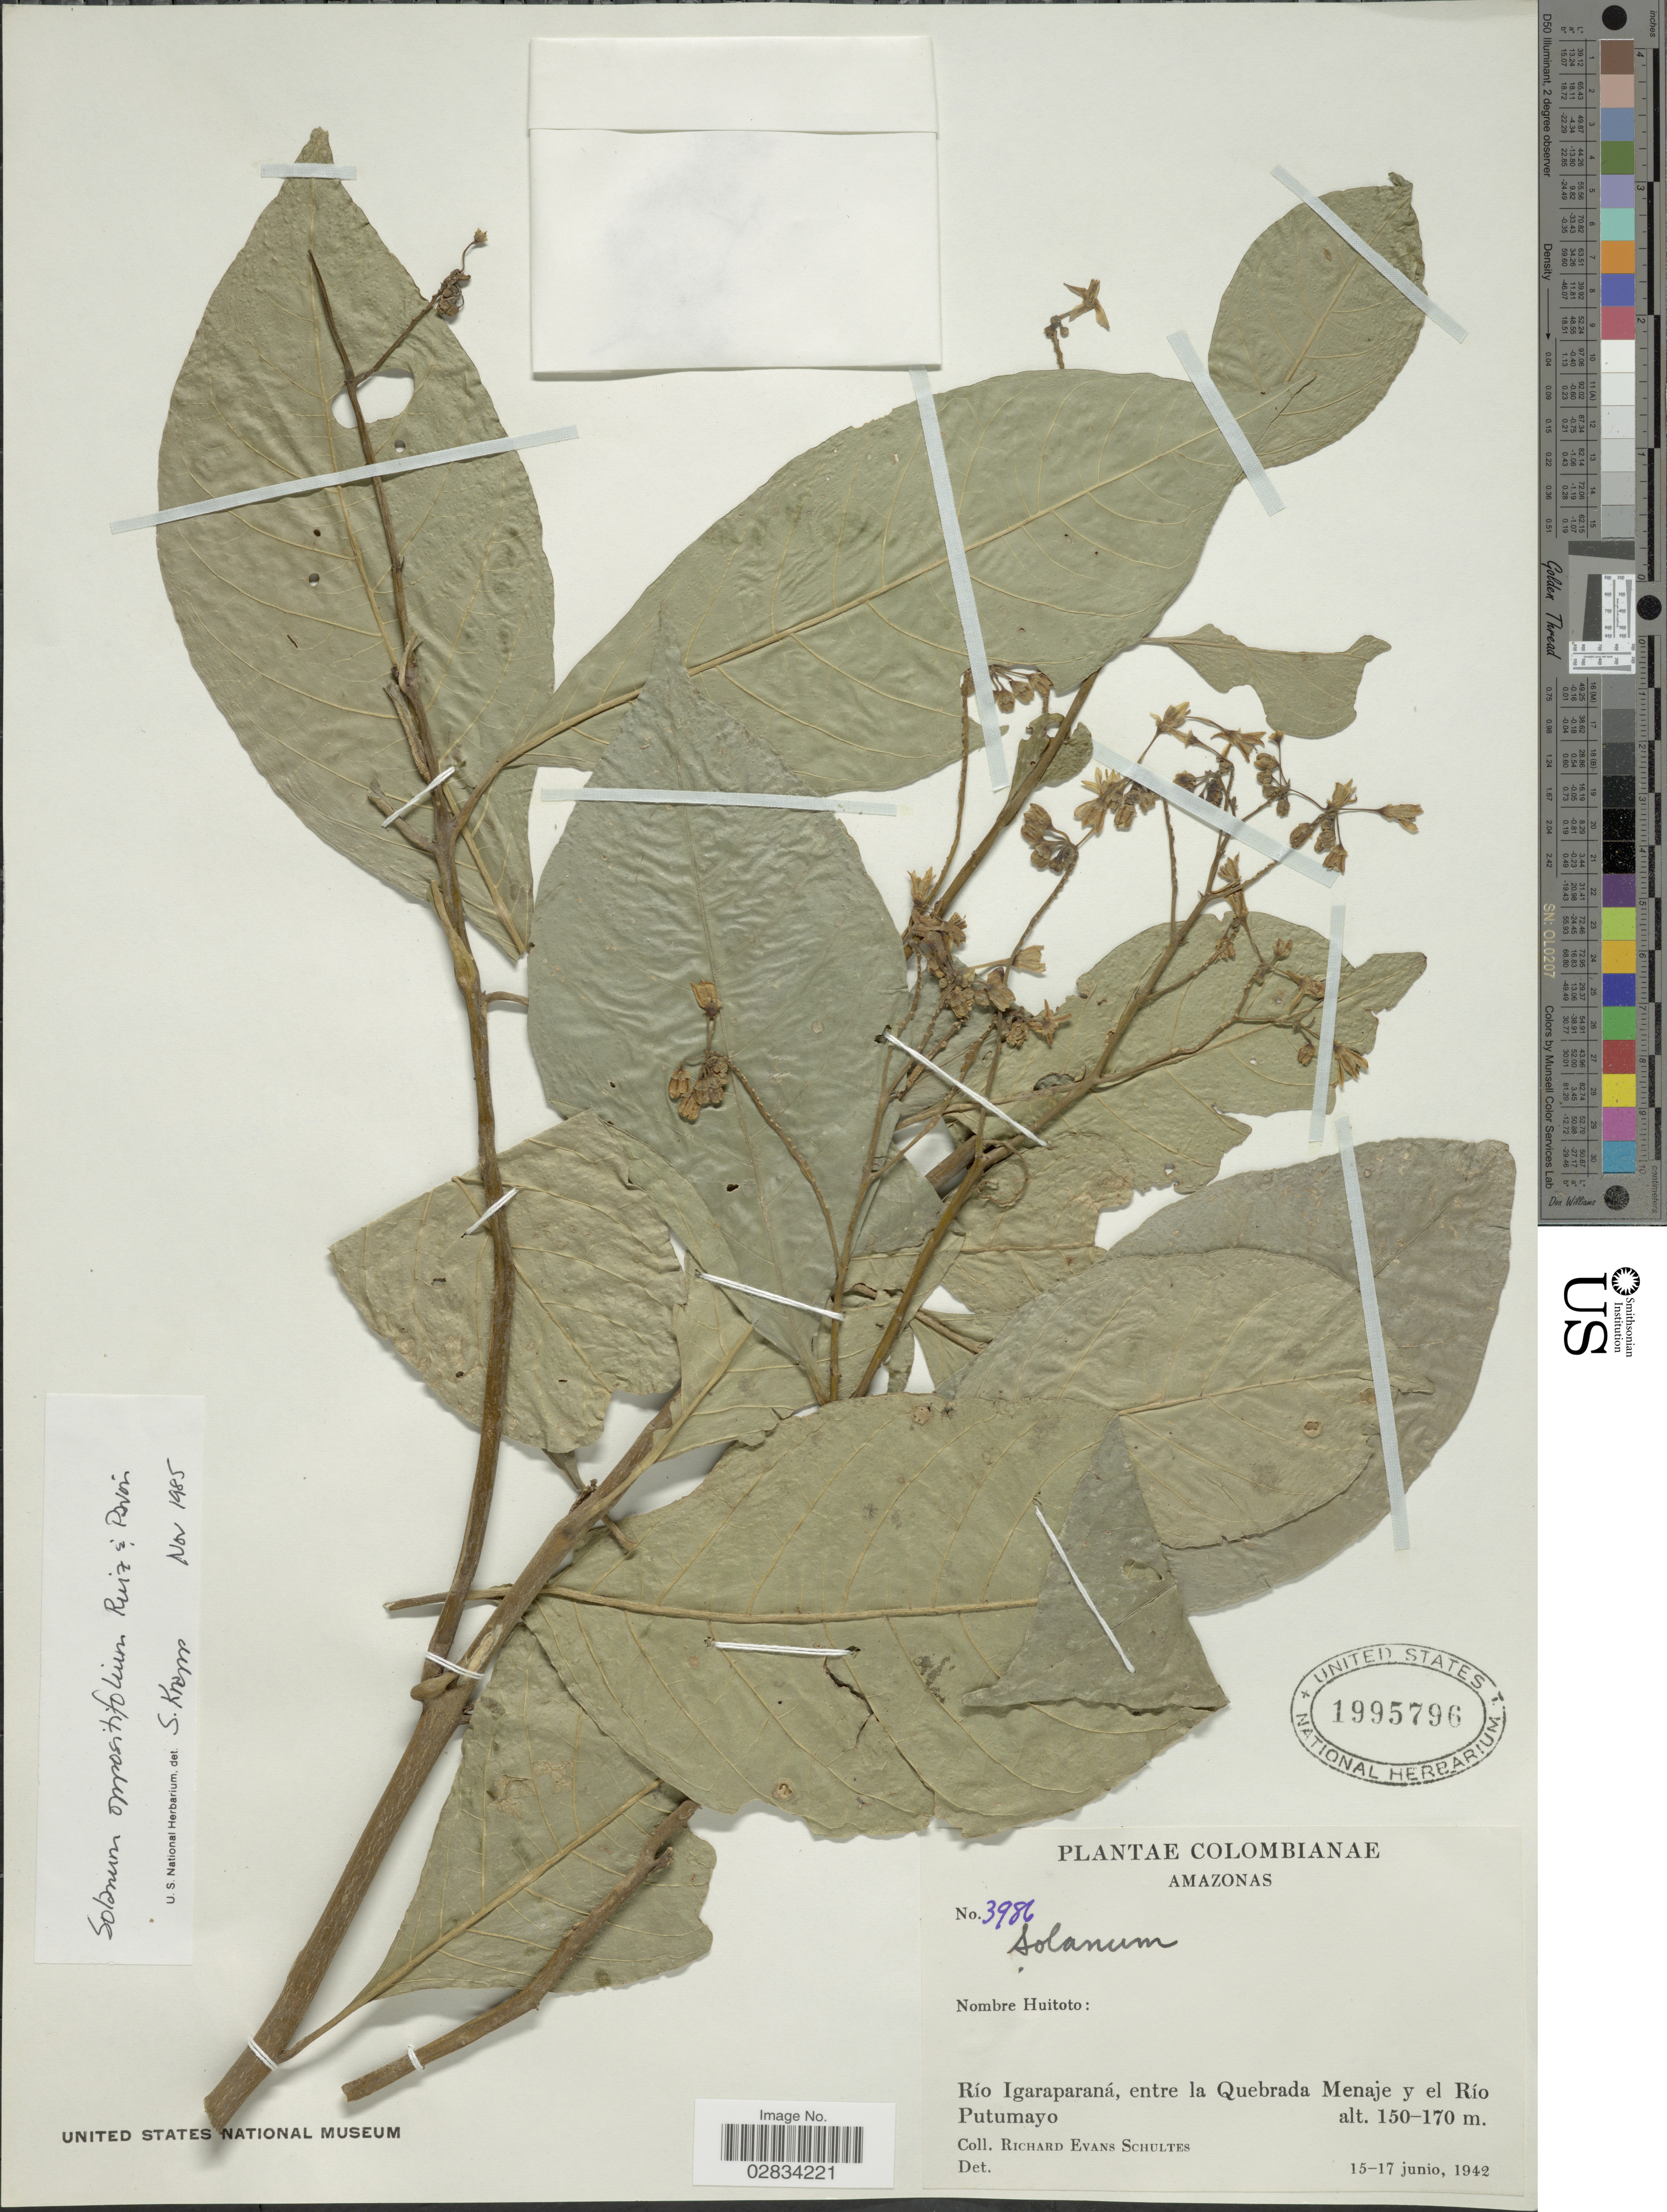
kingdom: Plantae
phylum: Tracheophyta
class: Magnoliopsida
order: Solanales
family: Solanaceae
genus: Solanum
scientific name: Solanum oppositifolium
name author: Ruiz & Pav.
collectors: R. E. Schultes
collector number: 3986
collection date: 1942-06-15/1942-06-17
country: Colombia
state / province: Amazônas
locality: Río Igaraparaná, entre la Quebrada Menaje y el Río Putumayo.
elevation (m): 150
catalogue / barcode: US 1995796